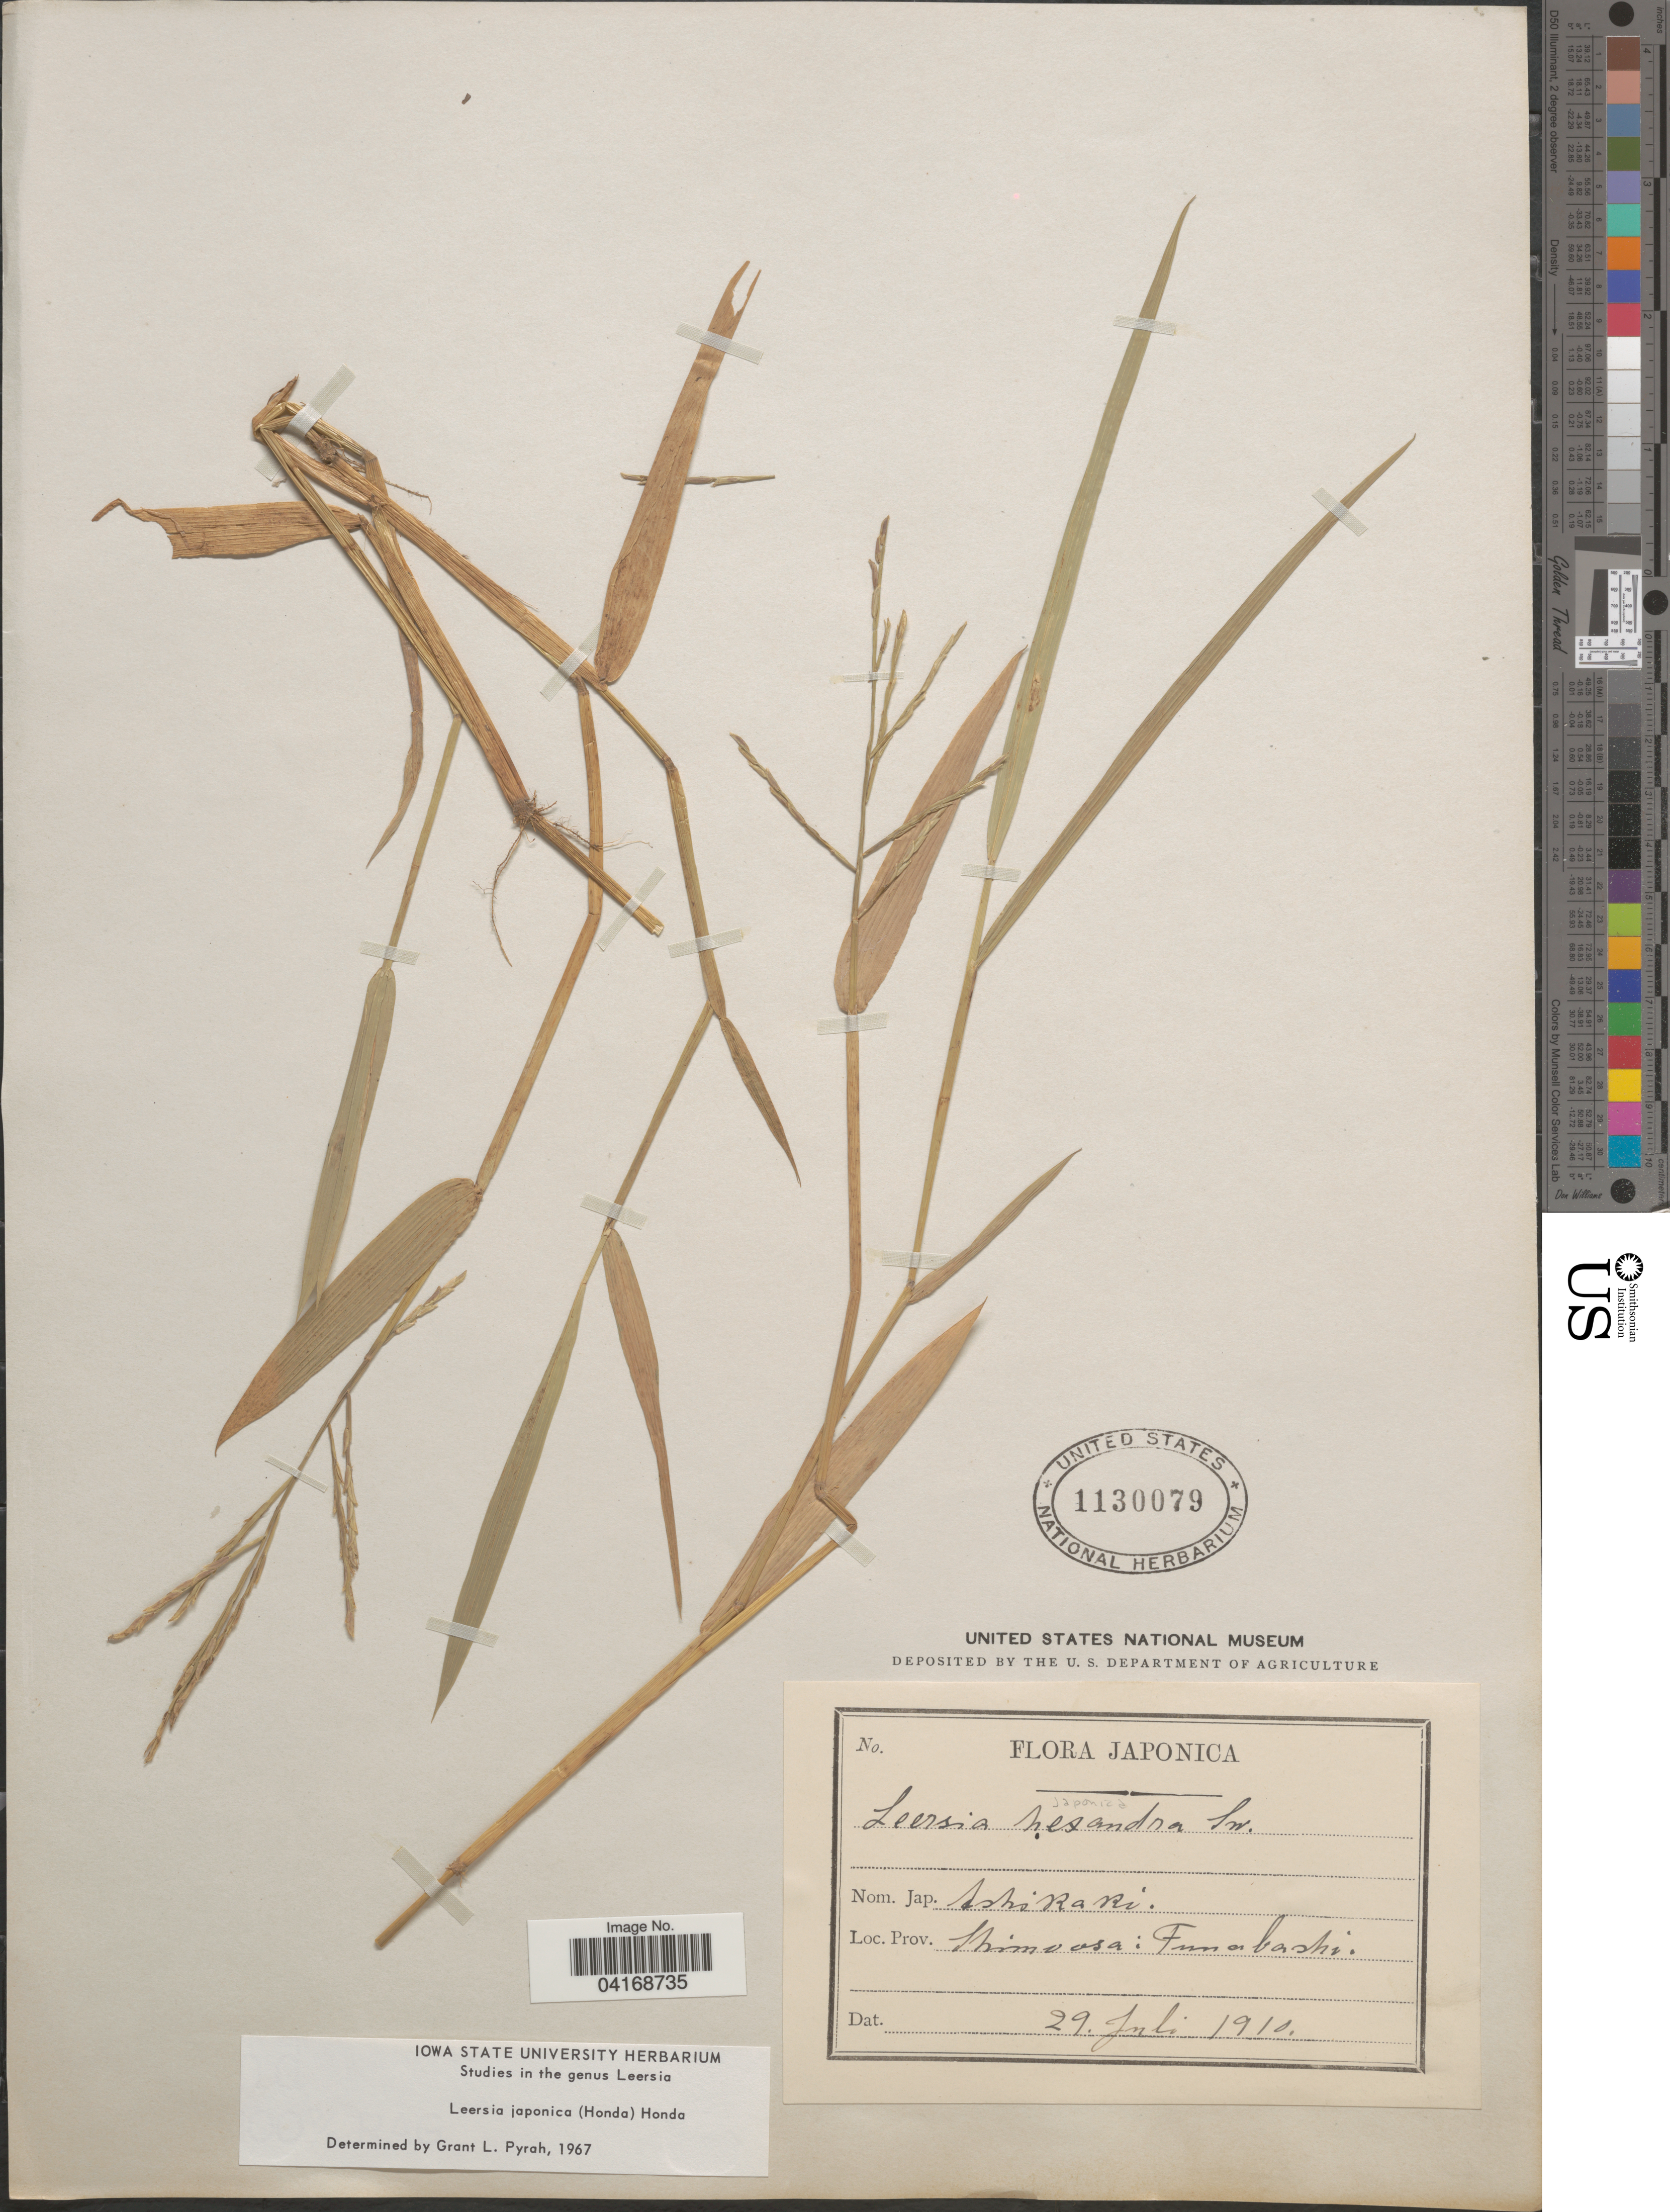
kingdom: Plantae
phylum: Tracheophyta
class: Liliopsida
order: Poales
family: Poaceae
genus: Leersia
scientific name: Leersia japonica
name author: (Makino ex Honda) Honda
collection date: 1910-07-29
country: Japan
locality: Japonica. Shimoosa: Funabashi.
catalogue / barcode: US 1130079